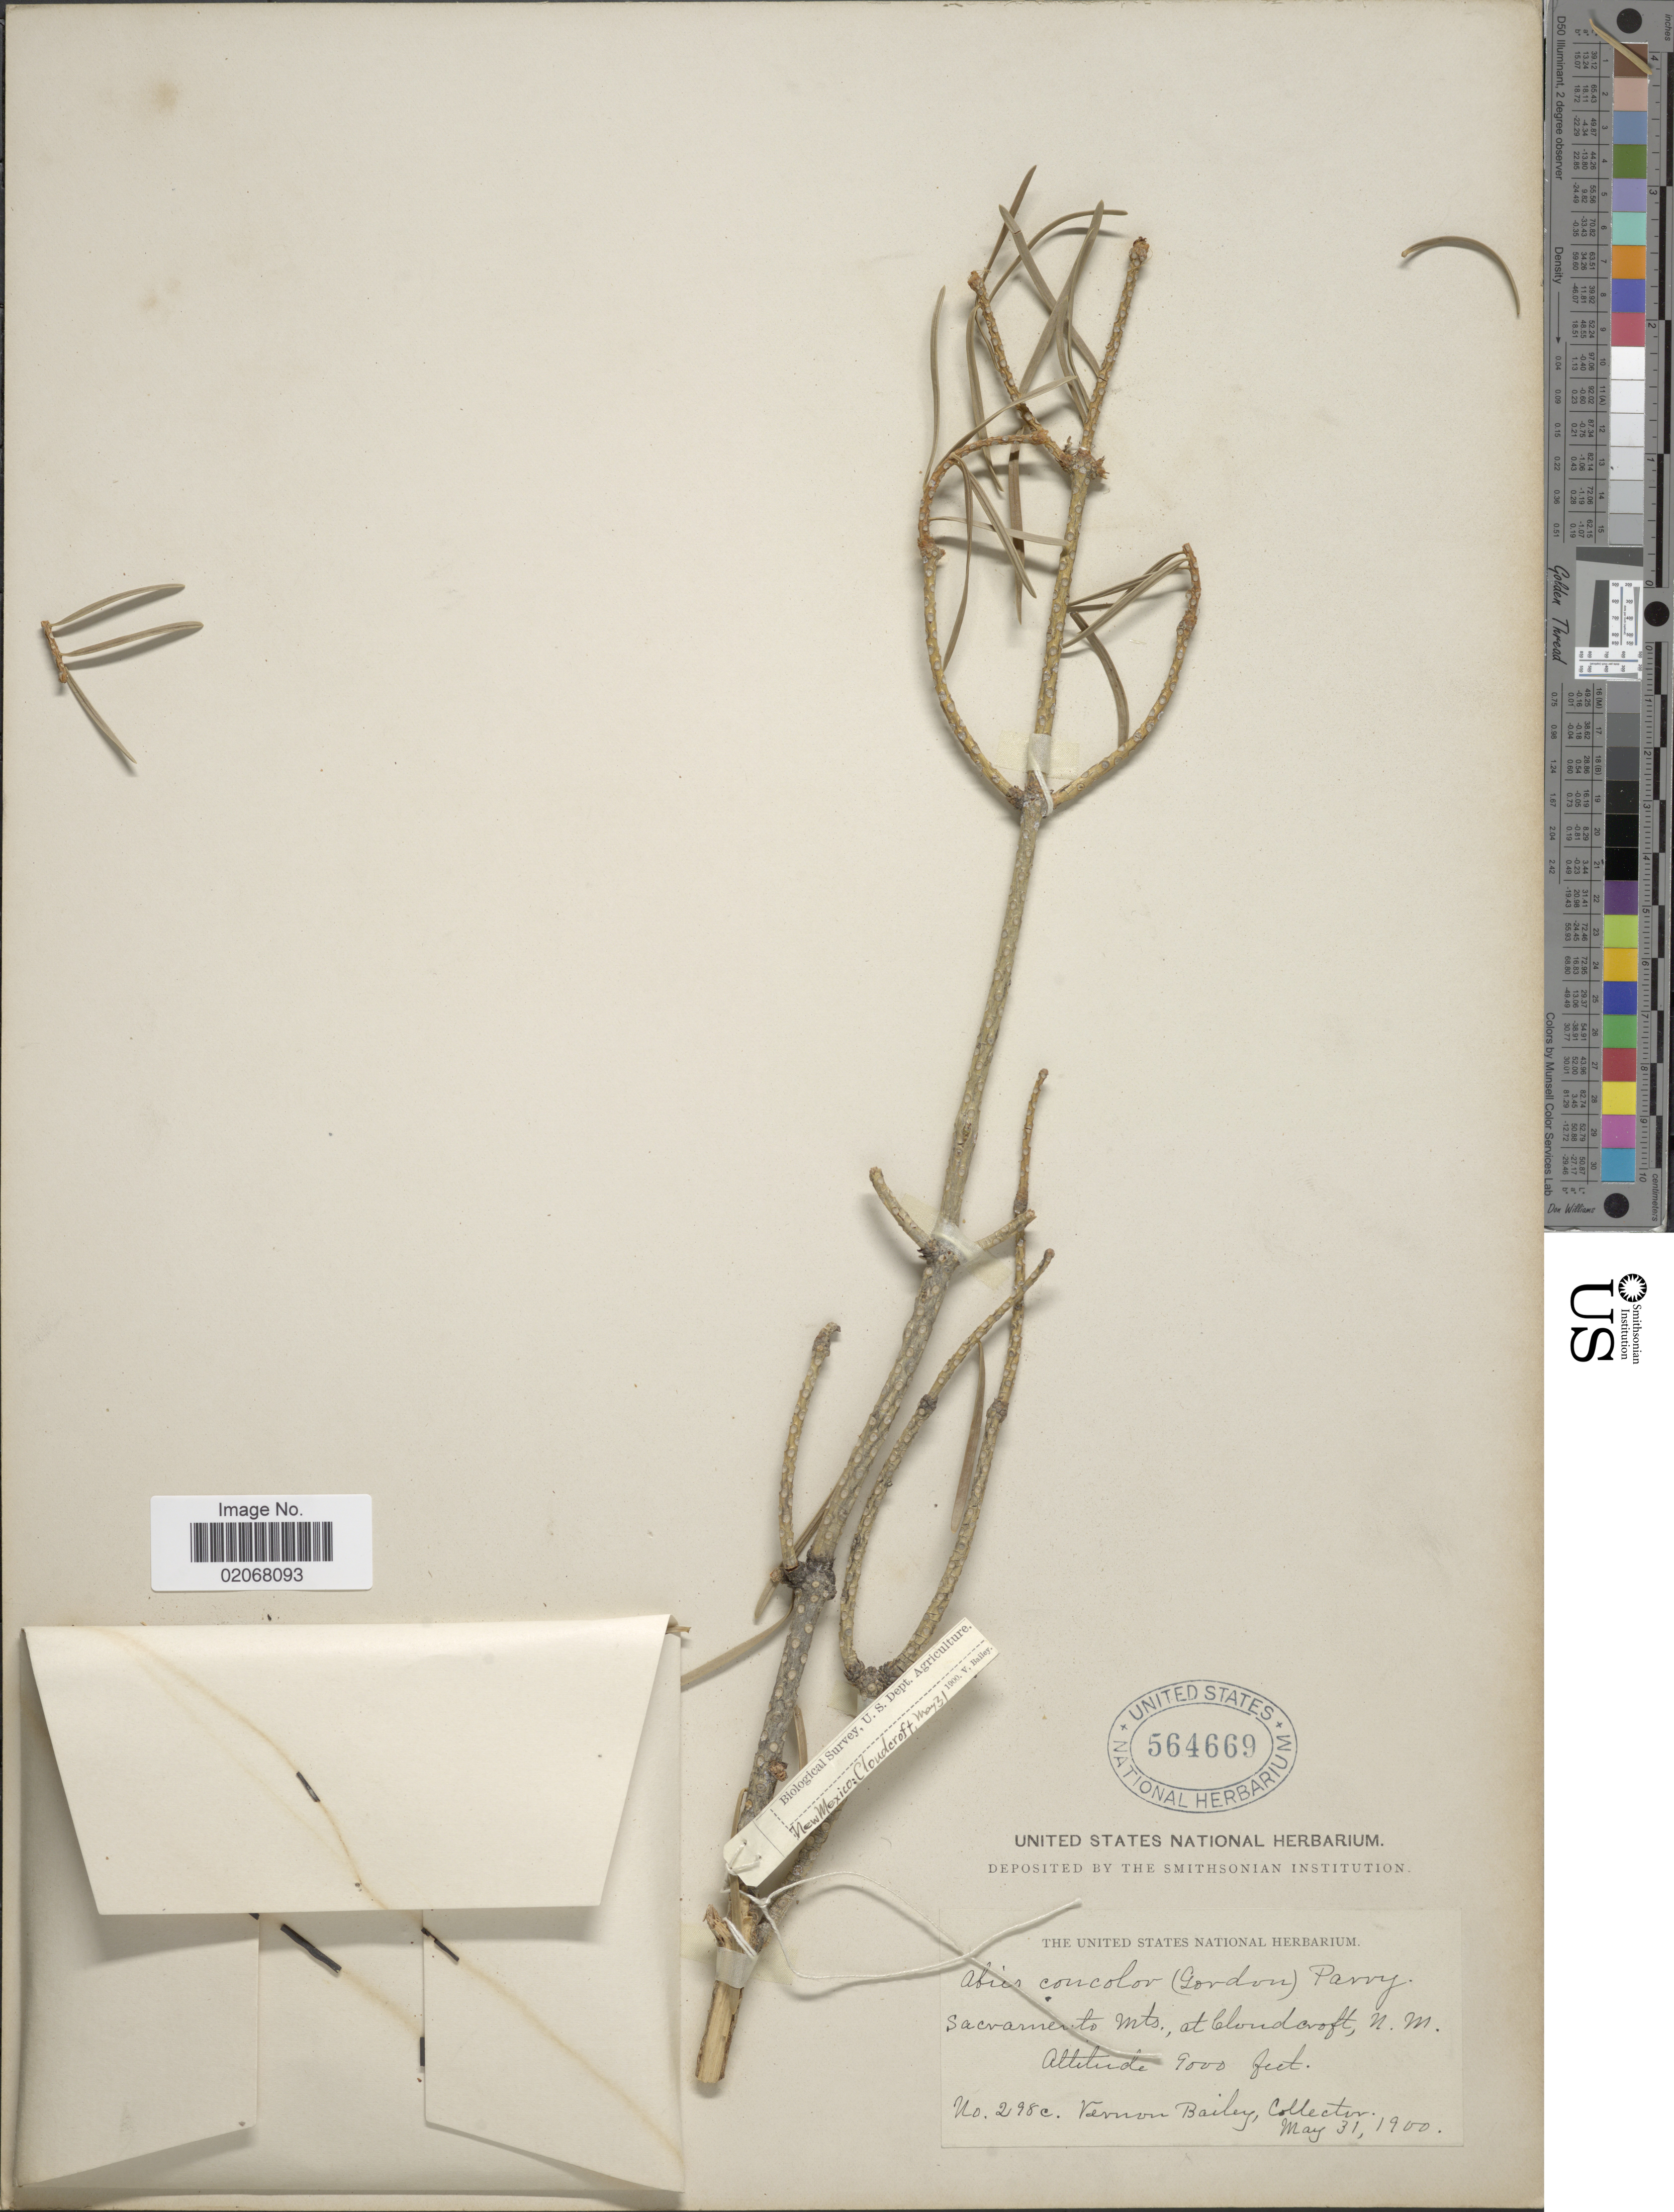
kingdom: Plantae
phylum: Tracheophyta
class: Pinopsida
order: Pinales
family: Pinaceae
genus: Abies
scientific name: Abies concolor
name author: (Gordon & Glend.) Lindl. ex Hildebr.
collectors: V. O. Bailey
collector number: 298c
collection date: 1900-05-31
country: United States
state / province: New Mexico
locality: Sacramento Mts, Cloudcroft, N.M.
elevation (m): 2743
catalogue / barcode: US 564669